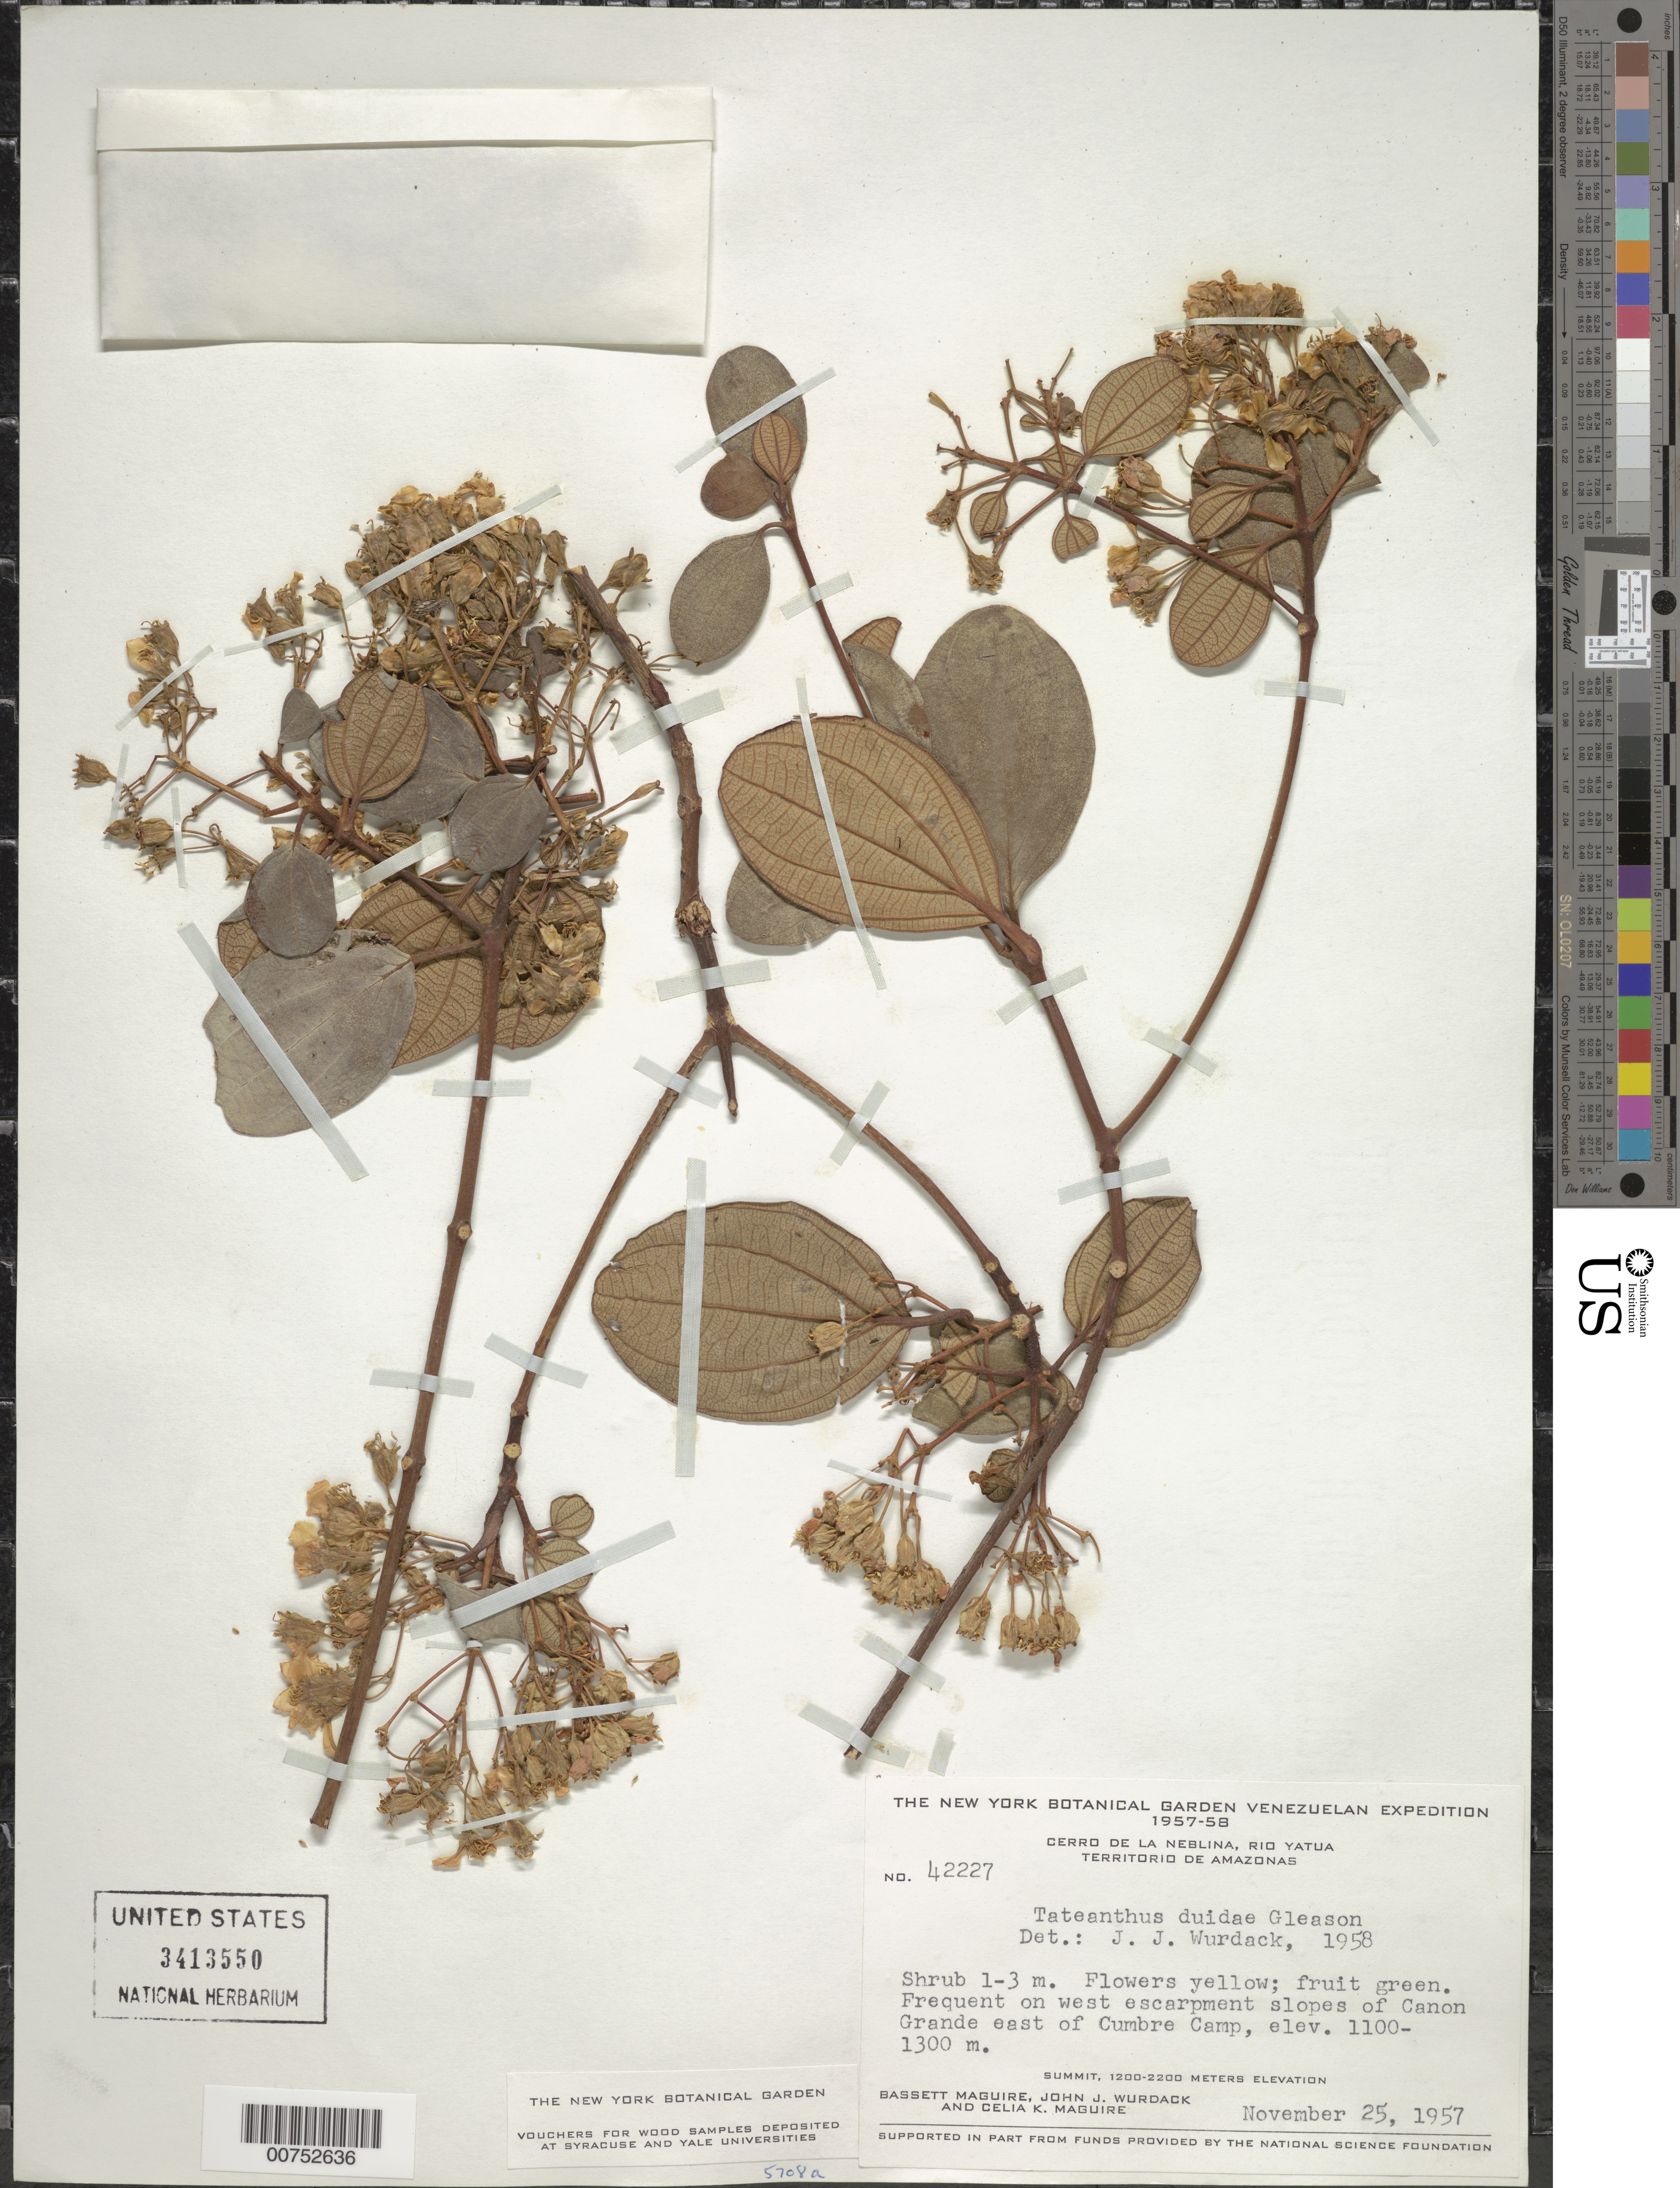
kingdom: Plantae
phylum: Tracheophyta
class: Magnoliopsida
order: Myrtales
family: Melastomataceae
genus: Tateanthus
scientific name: Tateanthus duidae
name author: Gleason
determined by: Wurdack, John J., (US), US (UNITED STATES)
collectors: B. Maguire, J. J. Wurdack & C. K. Maguire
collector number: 42227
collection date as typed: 25-Nov-57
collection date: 1957-11-25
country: Venezuela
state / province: Amazonas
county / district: Río Negro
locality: Cerro de la Neblina, Río Yatua, along Cañon Grande, E of Cumbre Camp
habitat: West escarpment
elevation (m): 1100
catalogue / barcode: US 3413550